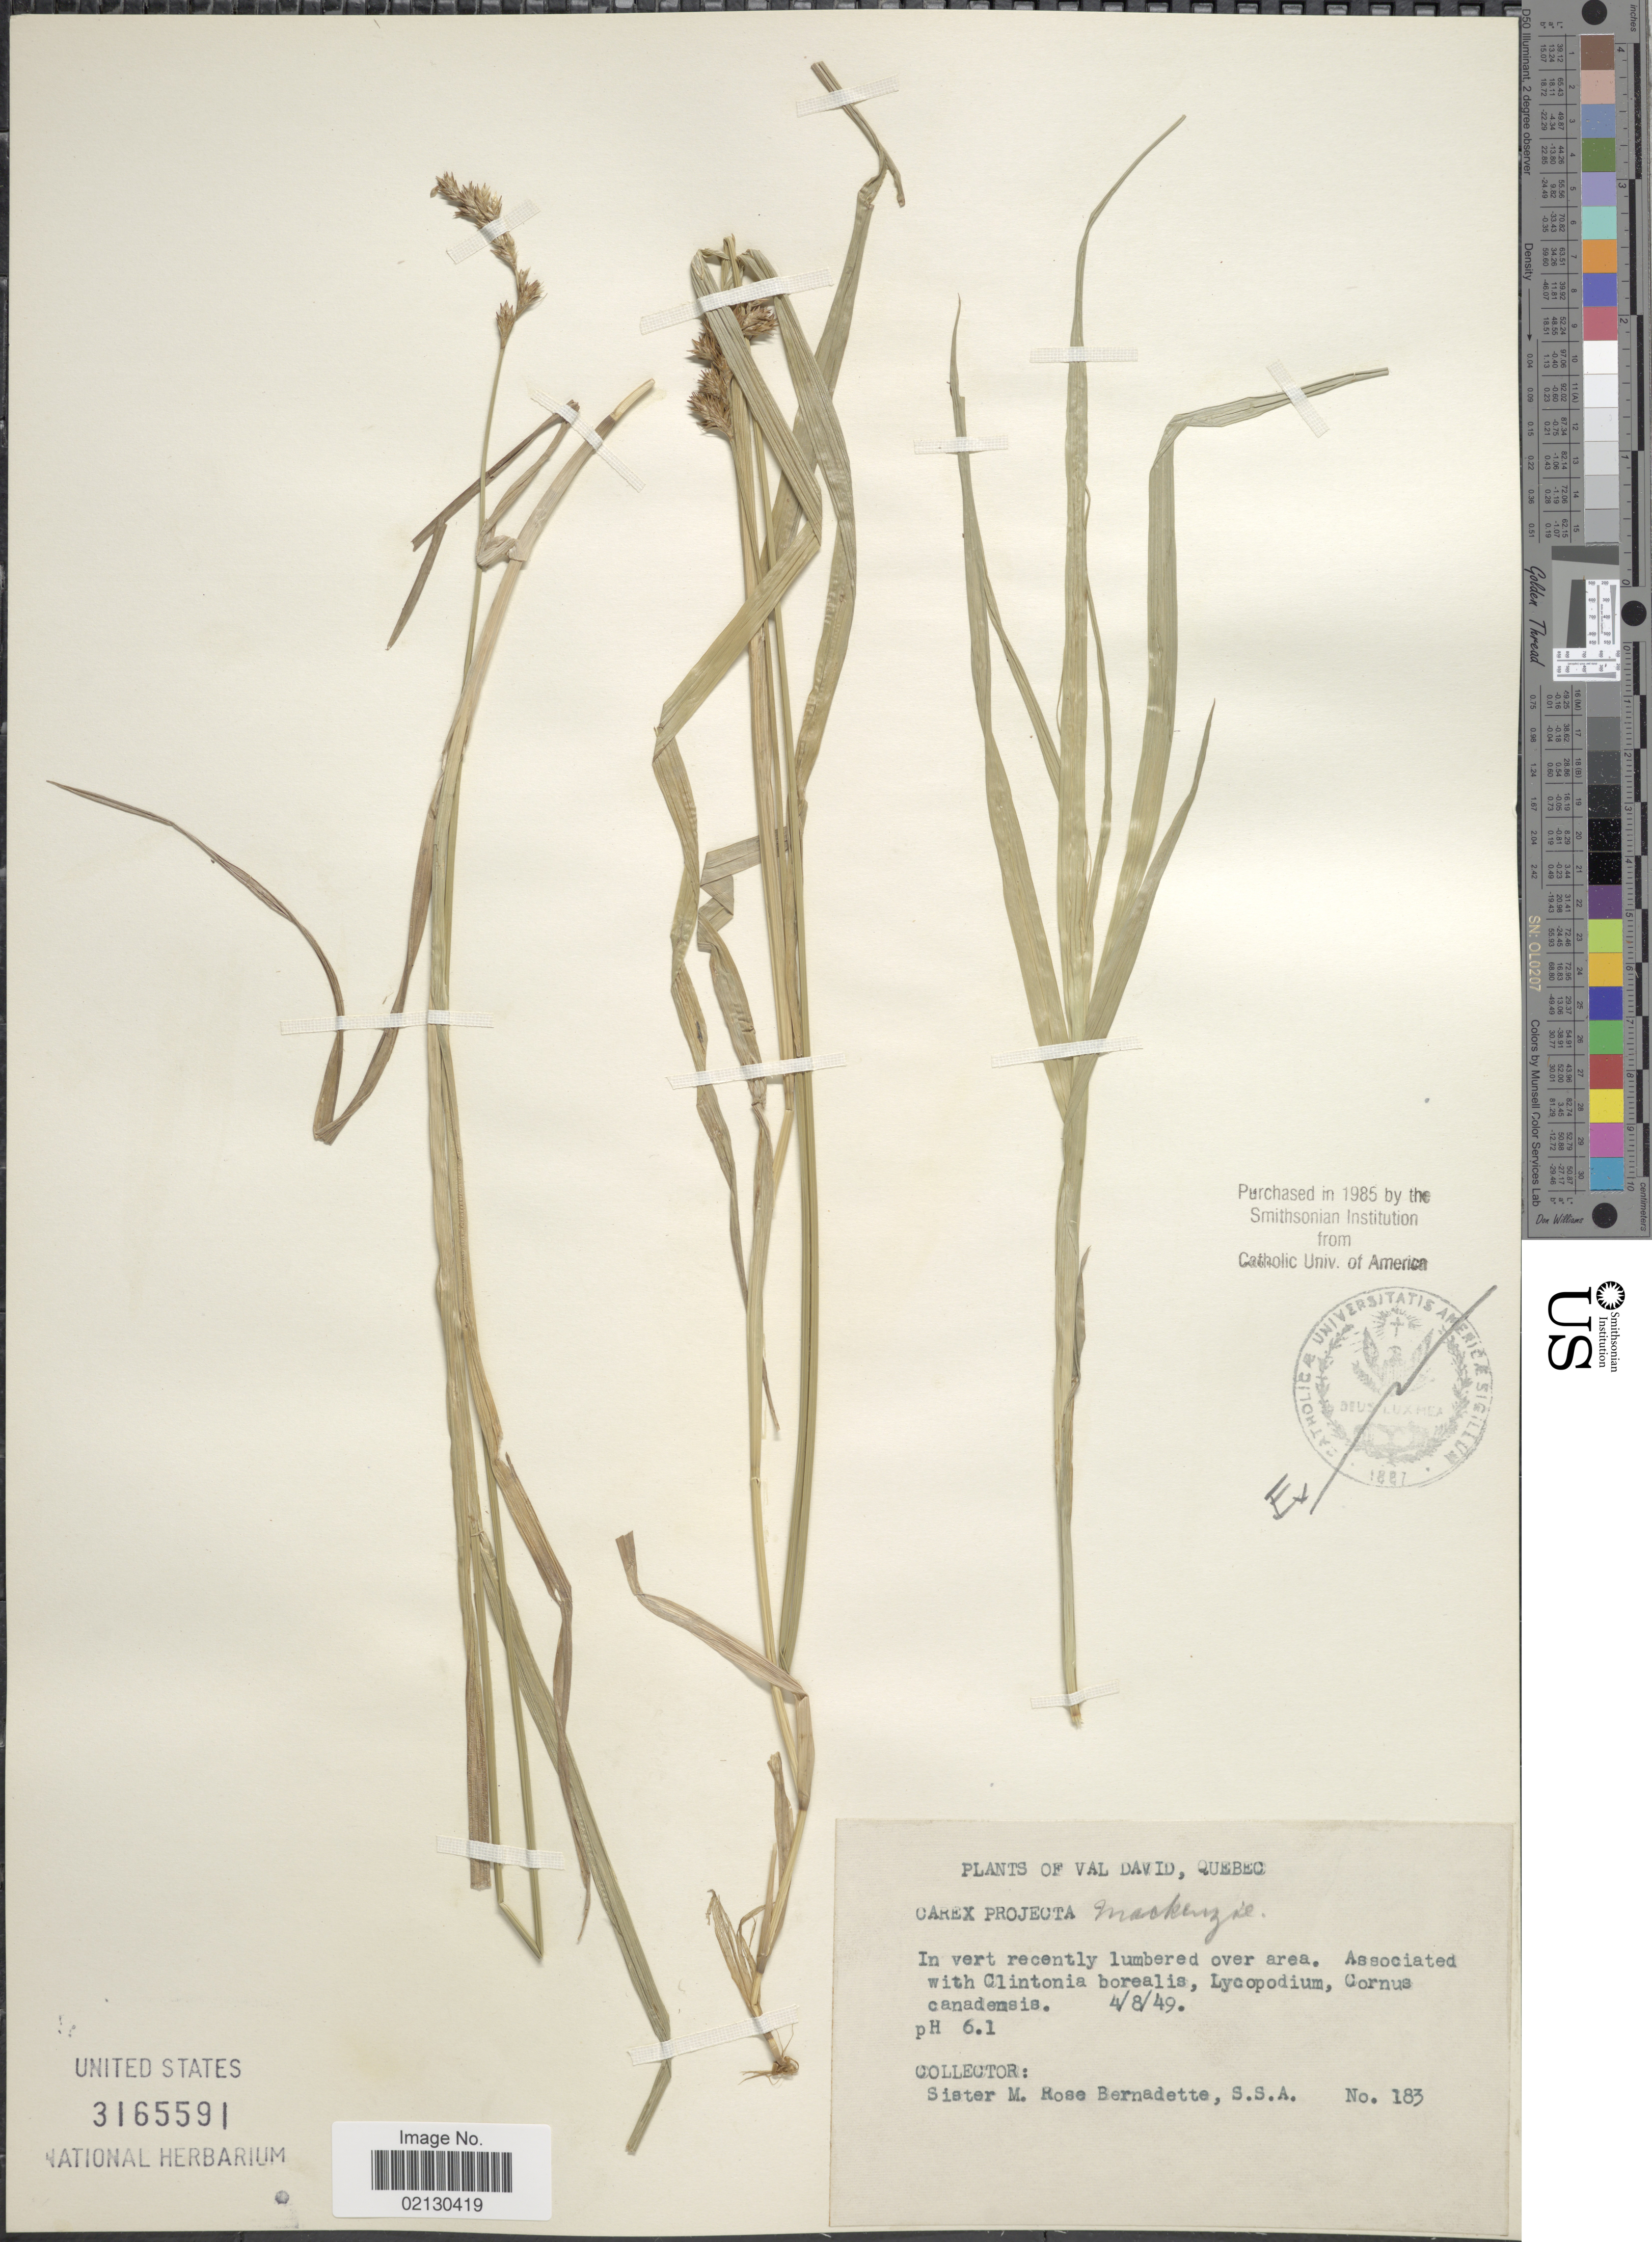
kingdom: Plantae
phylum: Tracheophyta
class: Liliopsida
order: Poales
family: Cyperaceae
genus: Carex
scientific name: Carex projecta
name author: Mack.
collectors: M. Bernadette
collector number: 183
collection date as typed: Transcribed d/m/y: 4/8/49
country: Canada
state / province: Quebec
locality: Val David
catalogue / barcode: US 3165591